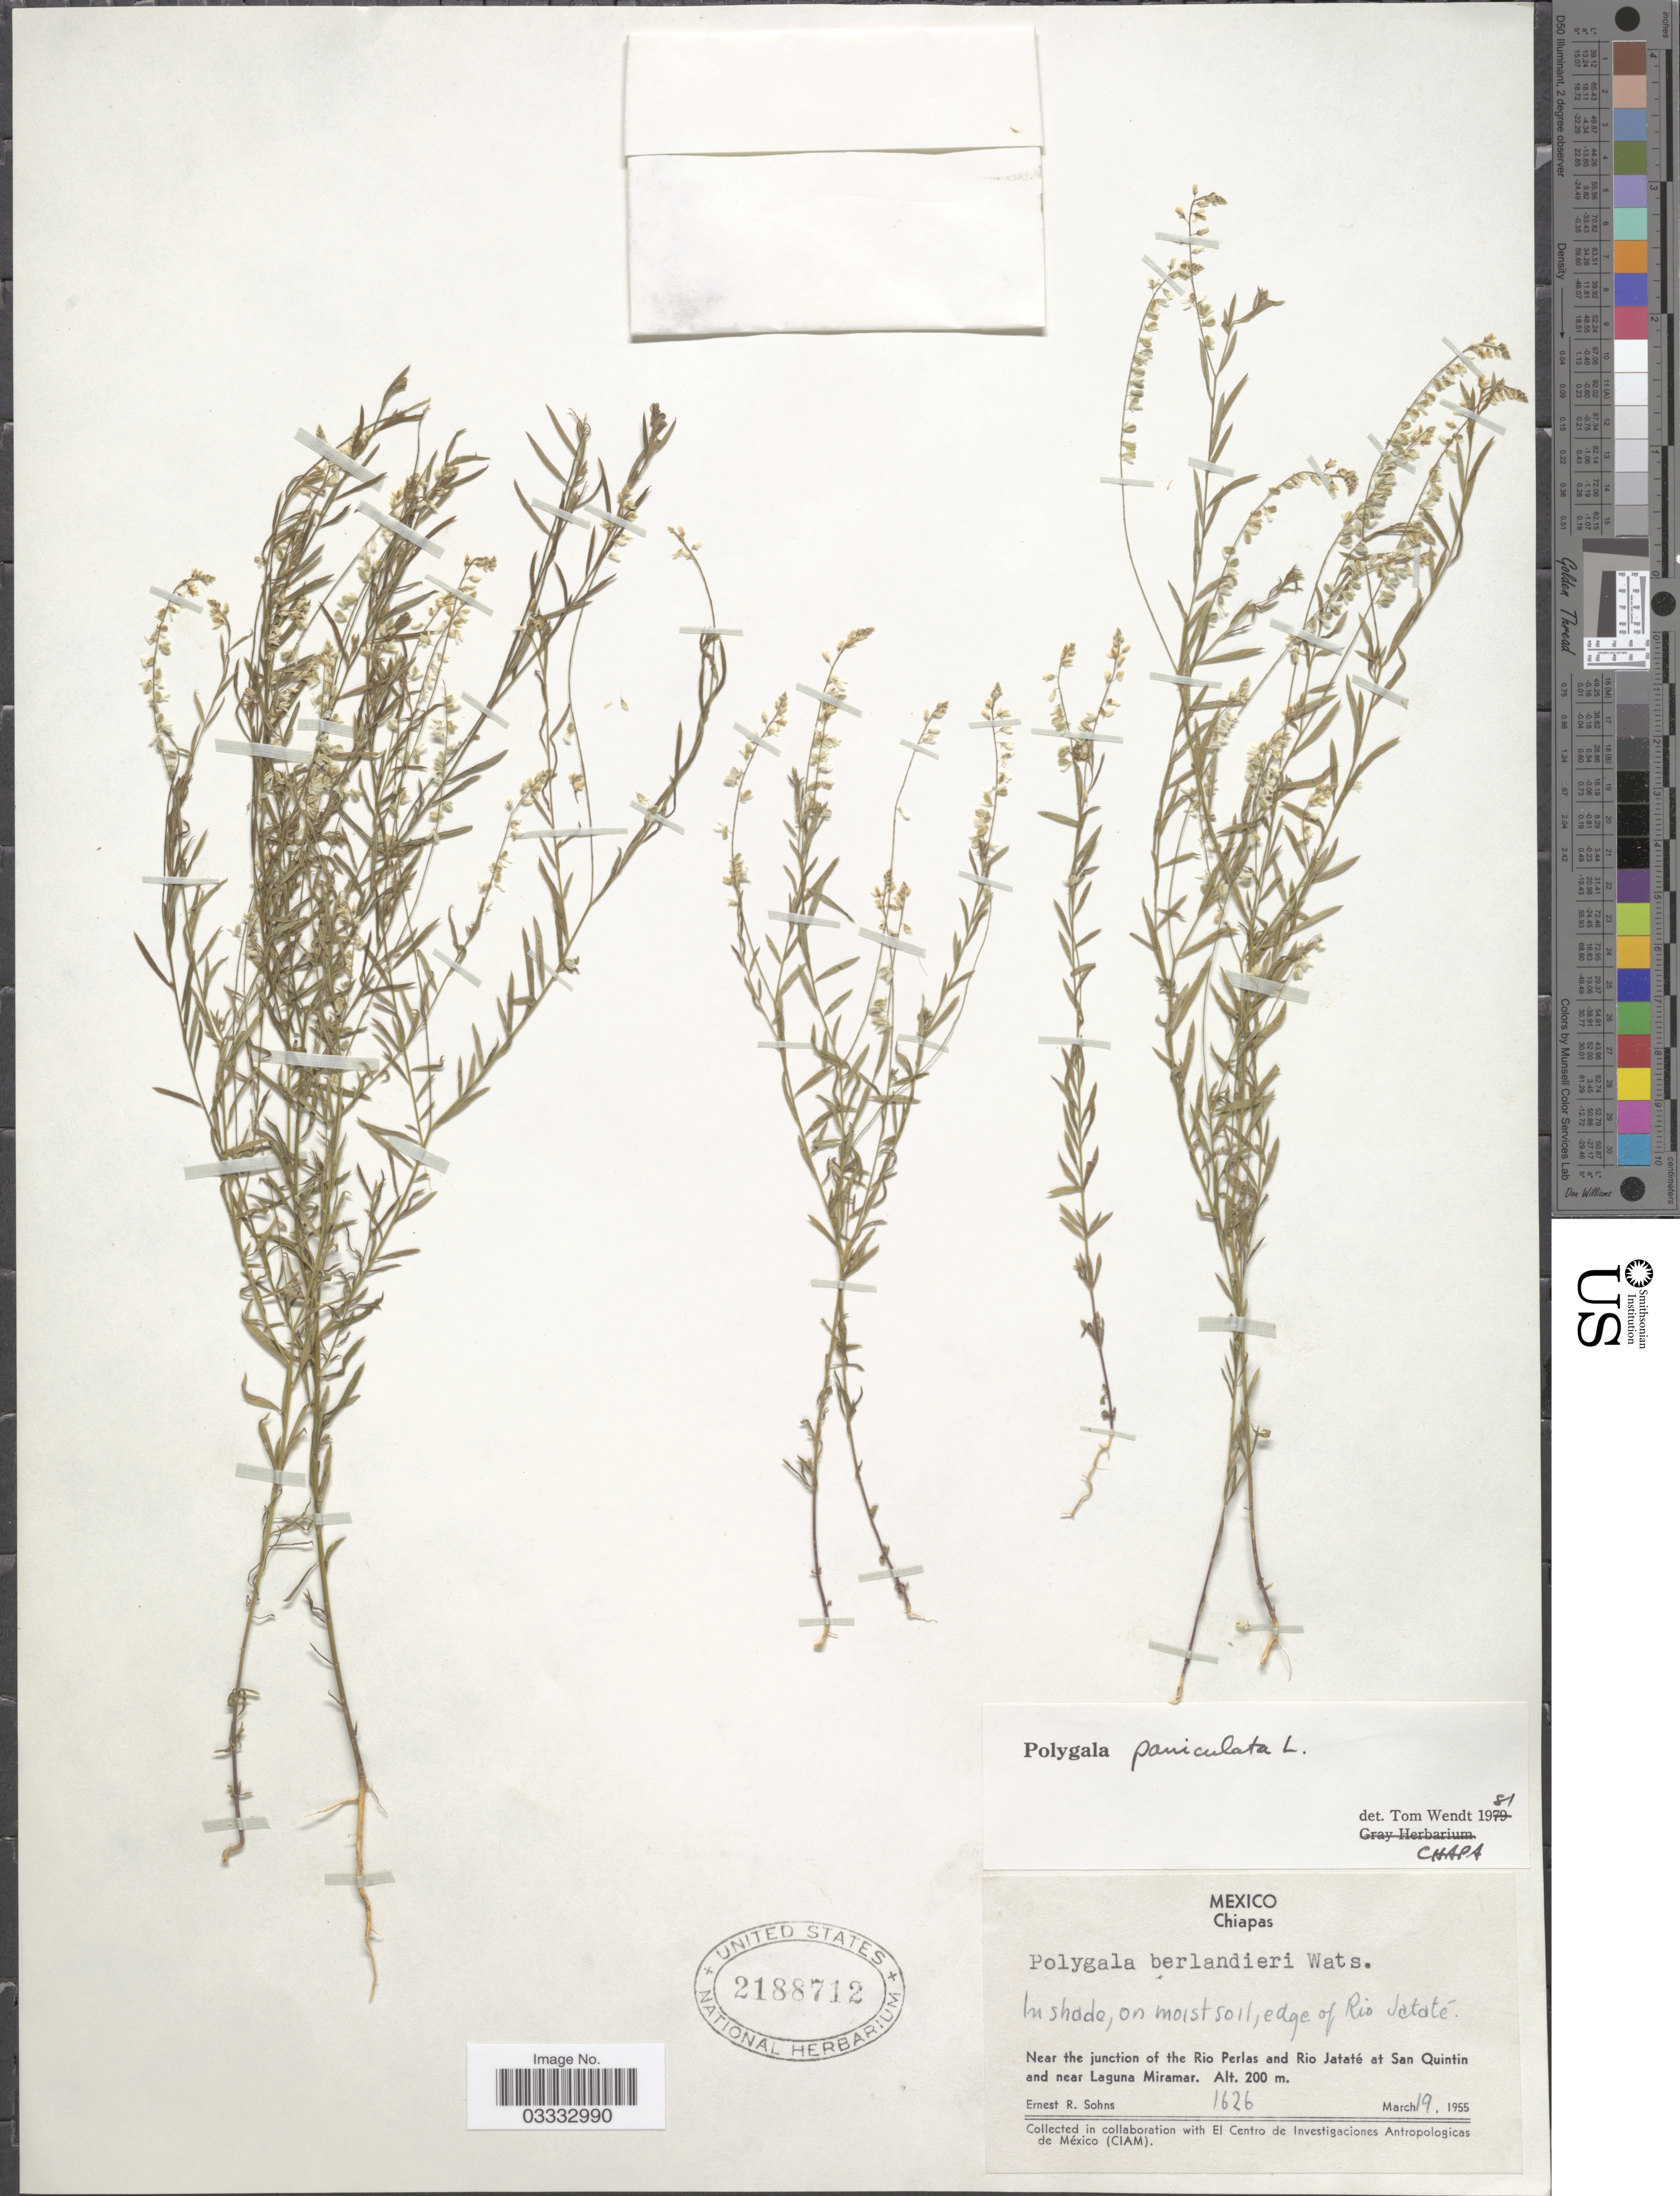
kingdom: Plantae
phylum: Tracheophyta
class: Magnoliopsida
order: Fabales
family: Polygalaceae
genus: Polygala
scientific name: Polygala paniculata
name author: L.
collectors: E. R. Sohns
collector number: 1626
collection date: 1955-03-19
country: Mexico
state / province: Chiapas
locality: Near the junction of the Rio Perlas and Rio Jataté at San Quintin and near Laguna Miramar.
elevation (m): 200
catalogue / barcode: US 2188712